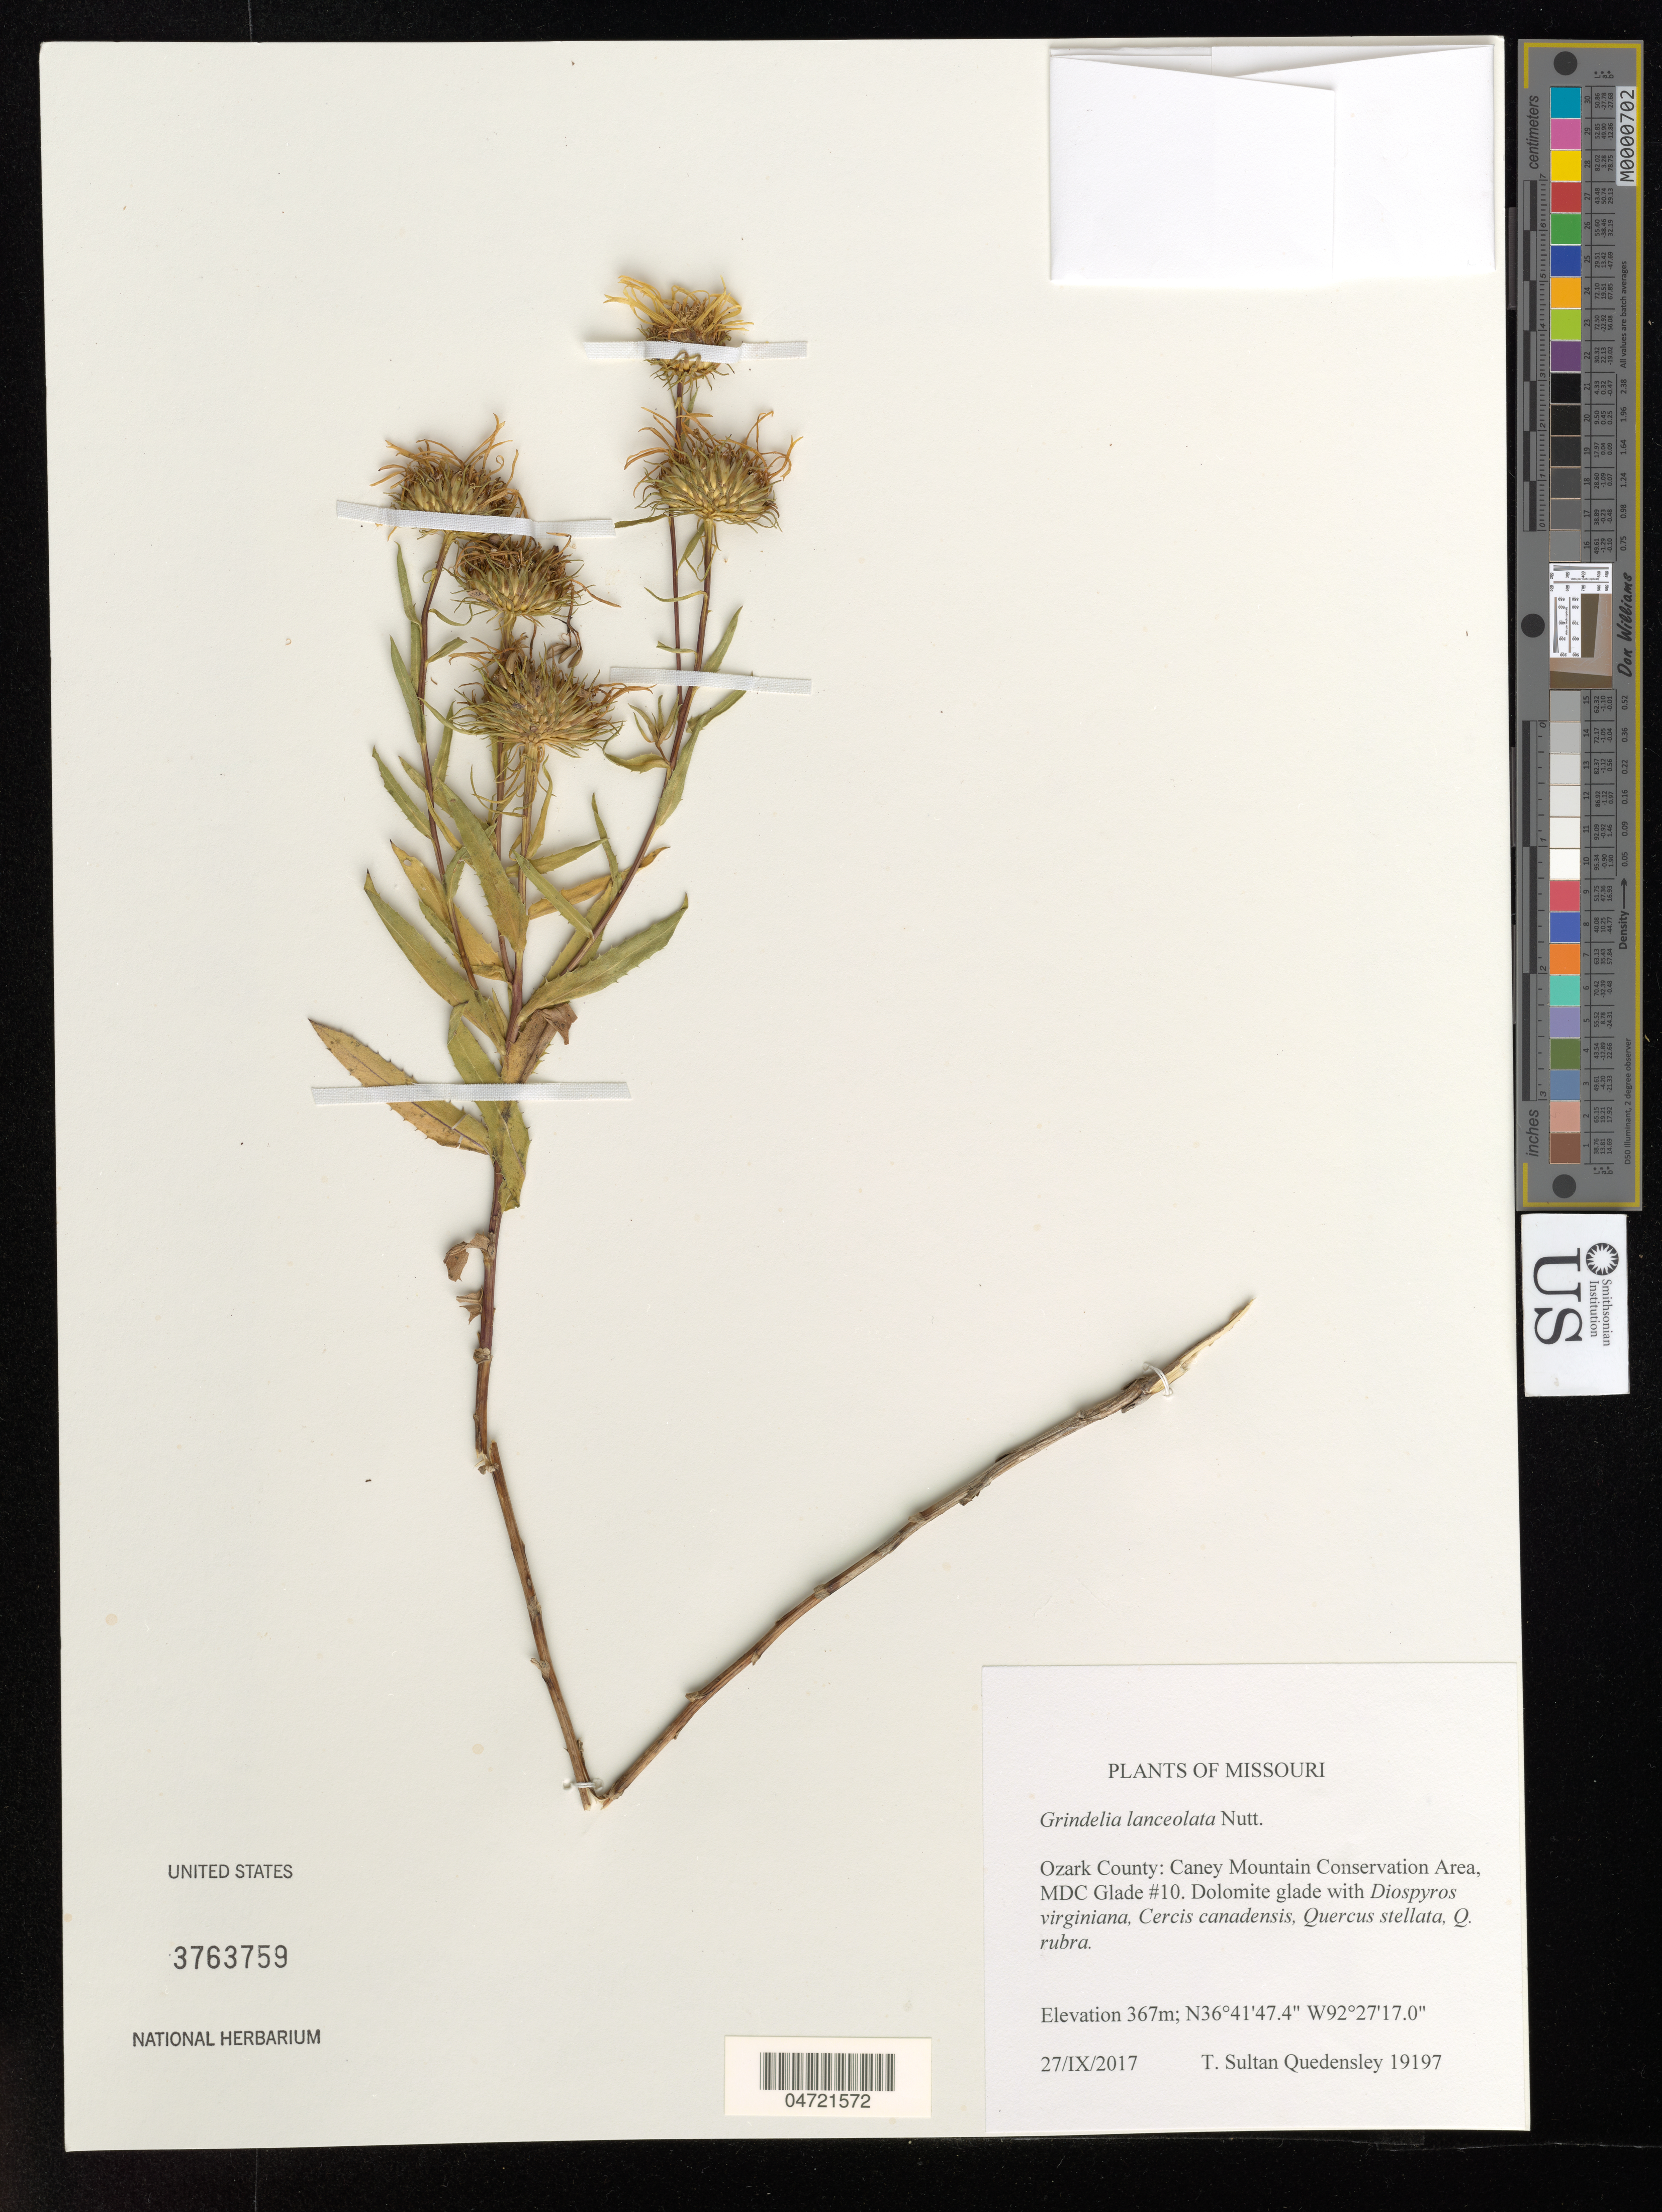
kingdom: Plantae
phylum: Tracheophyta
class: Magnoliopsida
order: Asterales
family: Asteraceae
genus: Grindelia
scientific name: Grindelia lanceolata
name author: Nutt.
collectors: T. S. Quedensley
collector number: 19197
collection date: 2017-09-27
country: United States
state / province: Missouri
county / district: Ozark County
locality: Caney Mountain Conservation Area, MDC Clade #10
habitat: Dolomite glade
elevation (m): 367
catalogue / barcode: US 3763759